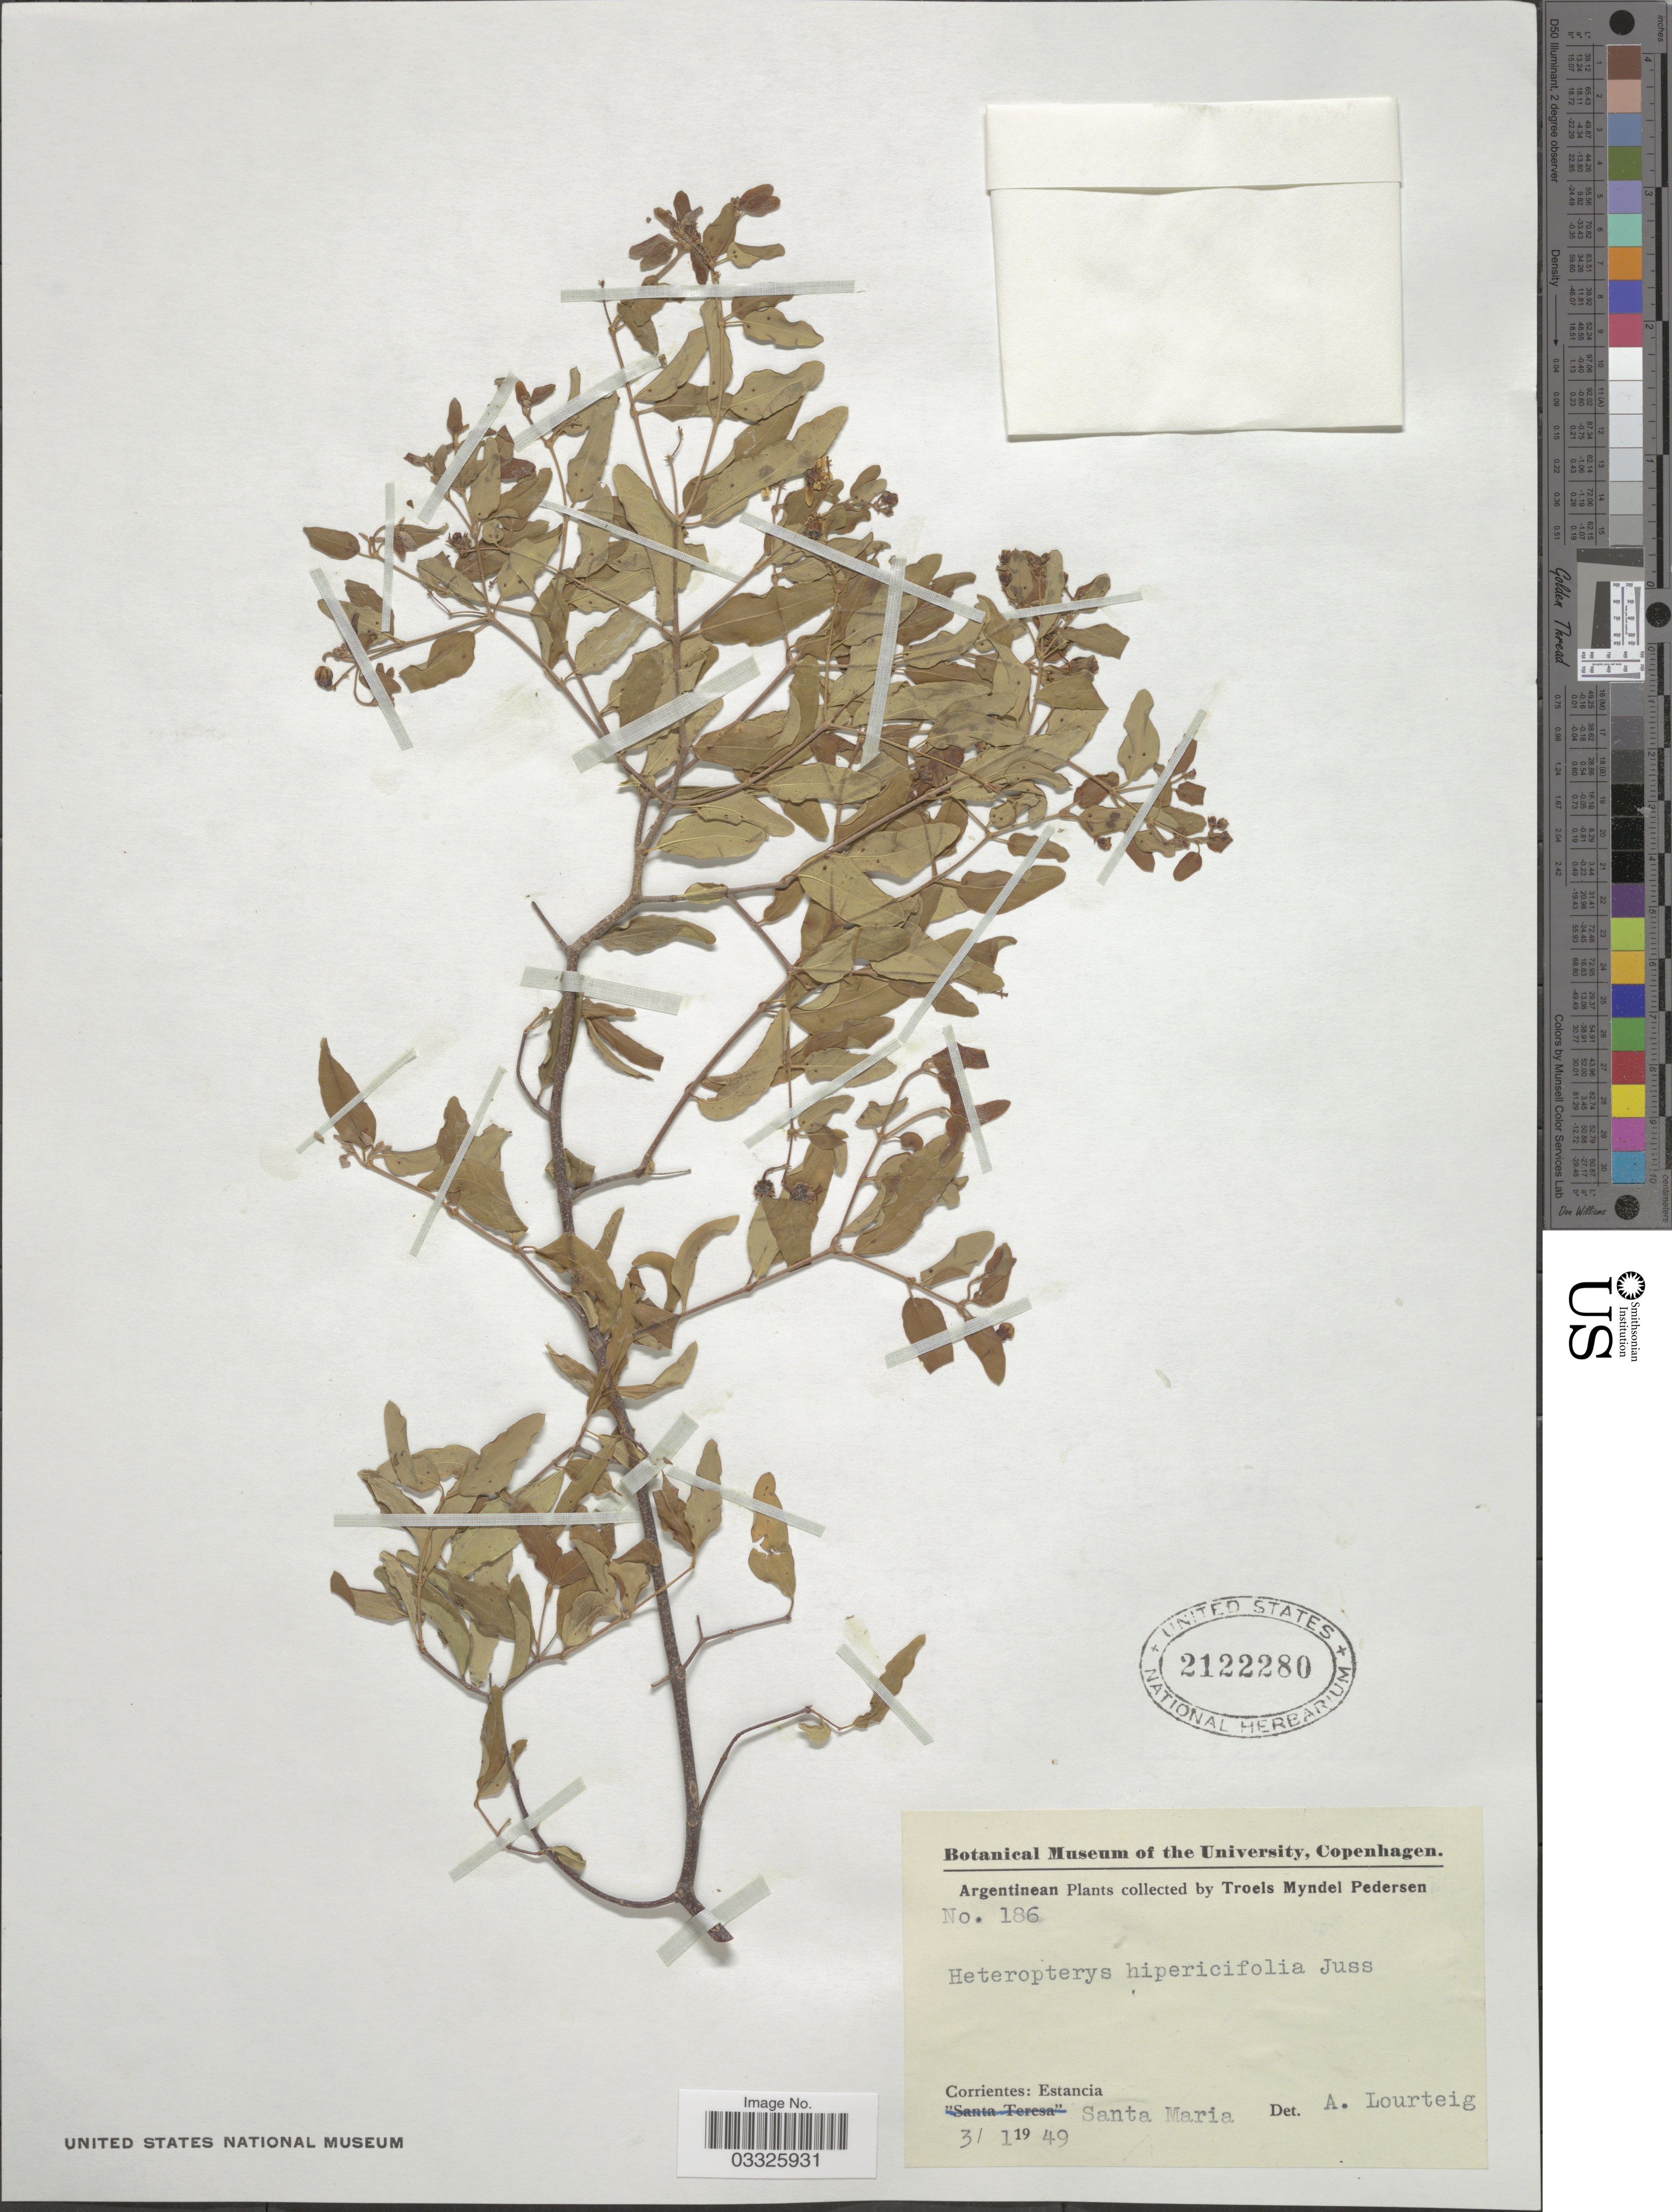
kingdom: Plantae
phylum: Tracheophyta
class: Magnoliopsida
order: Malpighiales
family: Malpighiaceae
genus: Heteropterys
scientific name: Heteropterys hypericifolia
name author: A. Juss.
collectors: T. Pederson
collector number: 186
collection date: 1949-01-03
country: Argentina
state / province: Corrientes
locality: Estancia Santa Maria.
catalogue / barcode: US 2122280